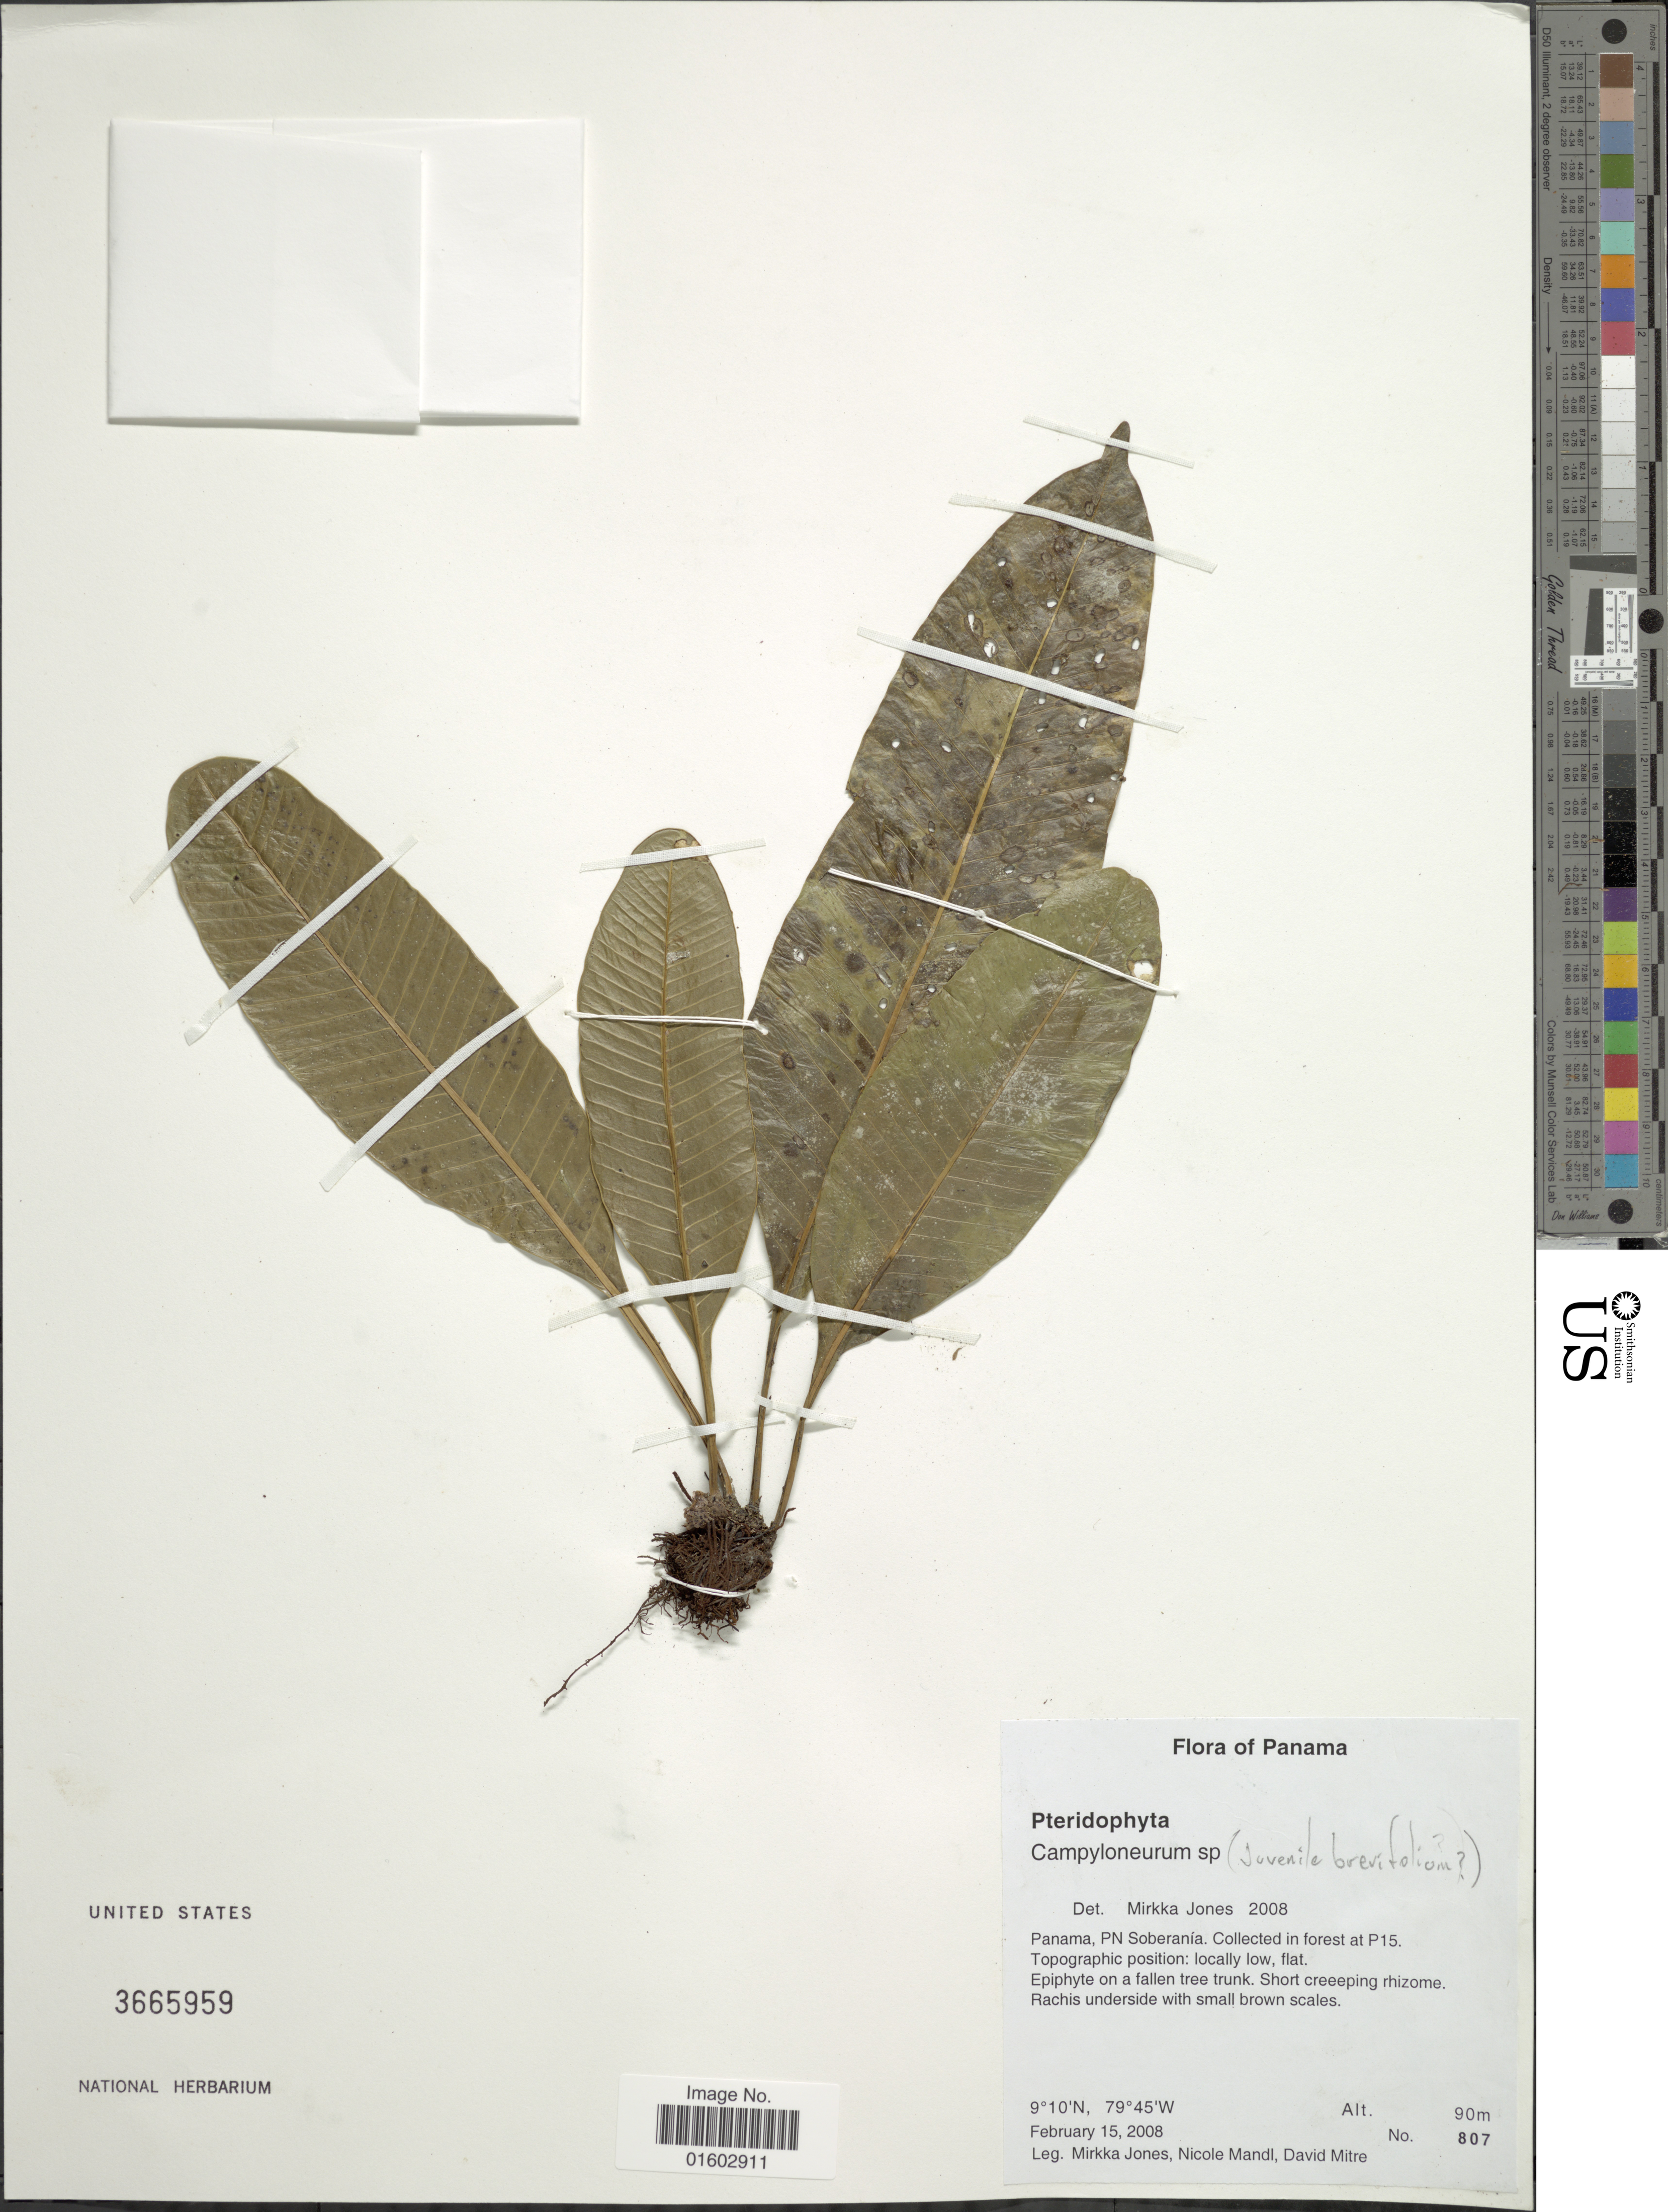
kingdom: Plantae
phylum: Tracheophyta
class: Polypodiopsida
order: Polypodiales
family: Polypodiaceae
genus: Campyloneurum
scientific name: Campyloneurum coarctatum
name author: (Kunze) Fée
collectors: M. Jones, N. Mandl & D. Mitre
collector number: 807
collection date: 2008-02-15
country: Panama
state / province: Panamá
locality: Panama. PN Soberania. Collected in forest at P15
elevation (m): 90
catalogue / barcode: US 3665959